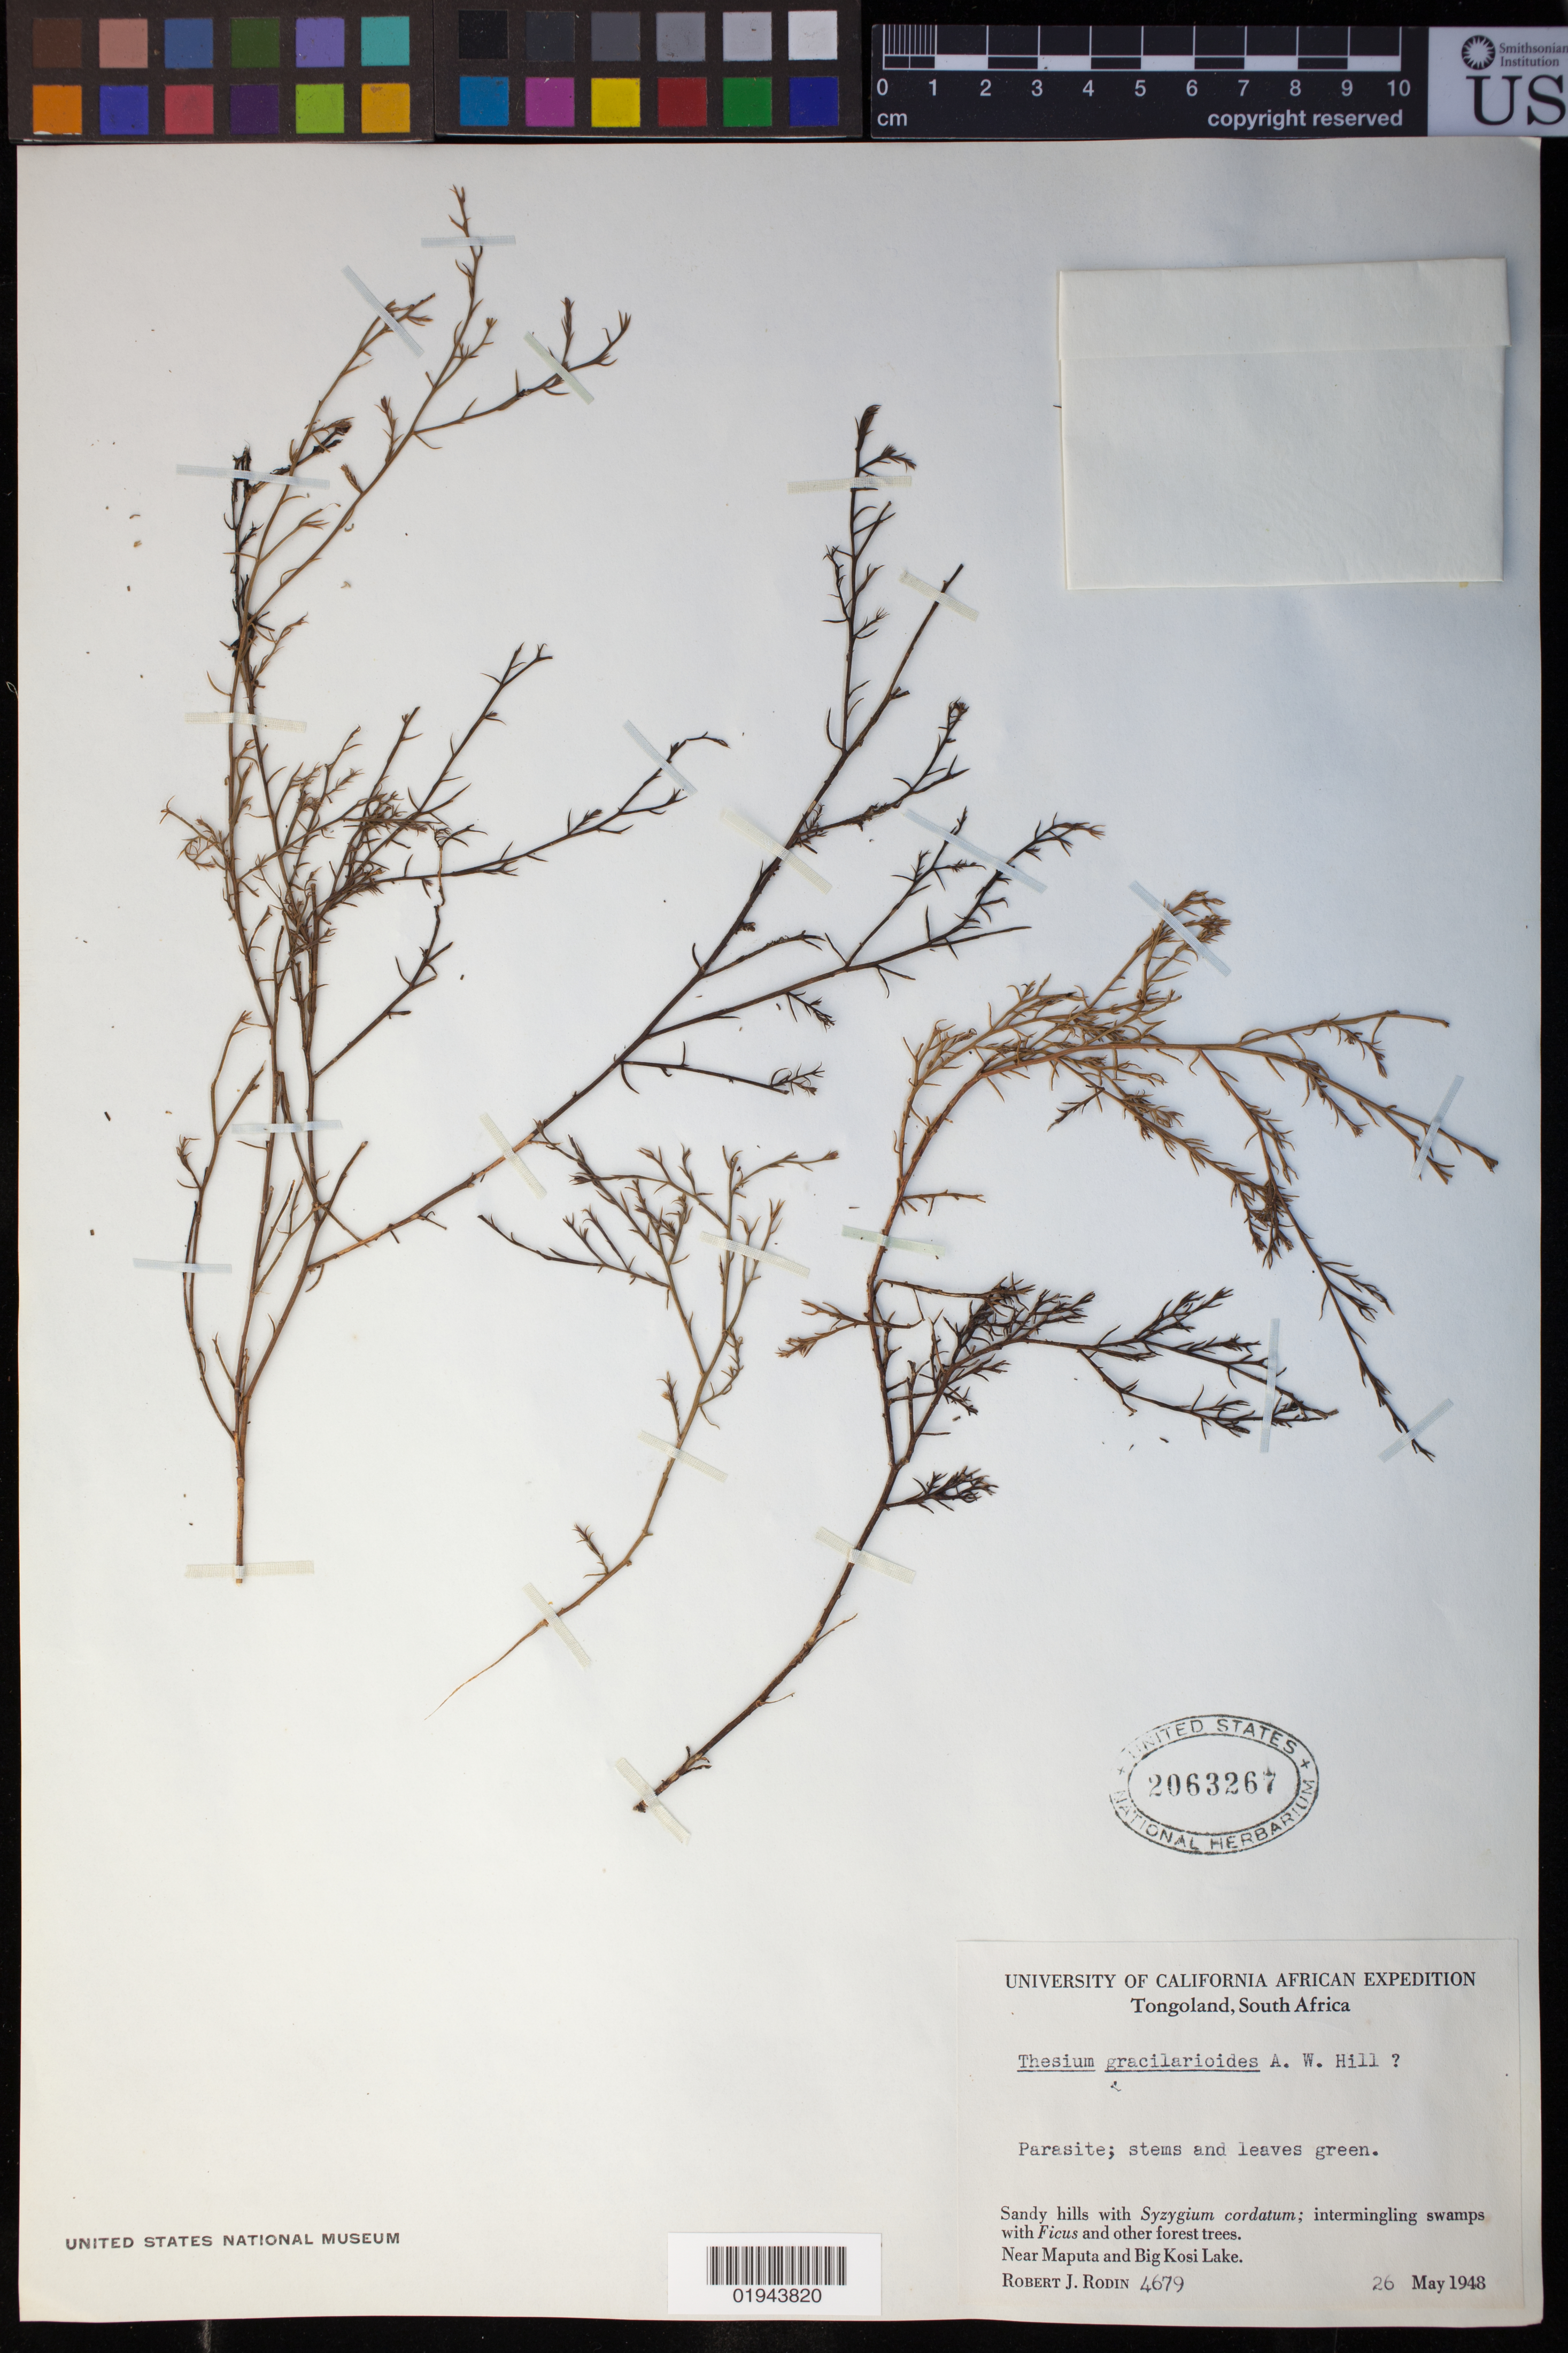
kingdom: Plantae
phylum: Tracheophyta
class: Magnoliopsida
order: Santalales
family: Thesiaceae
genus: Thesium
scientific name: Thesium gracilarioides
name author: A.W. Hill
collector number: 4679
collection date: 1948-05-26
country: South Africa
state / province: KwaZulu-Natal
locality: Tongoland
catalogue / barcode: US 2063267